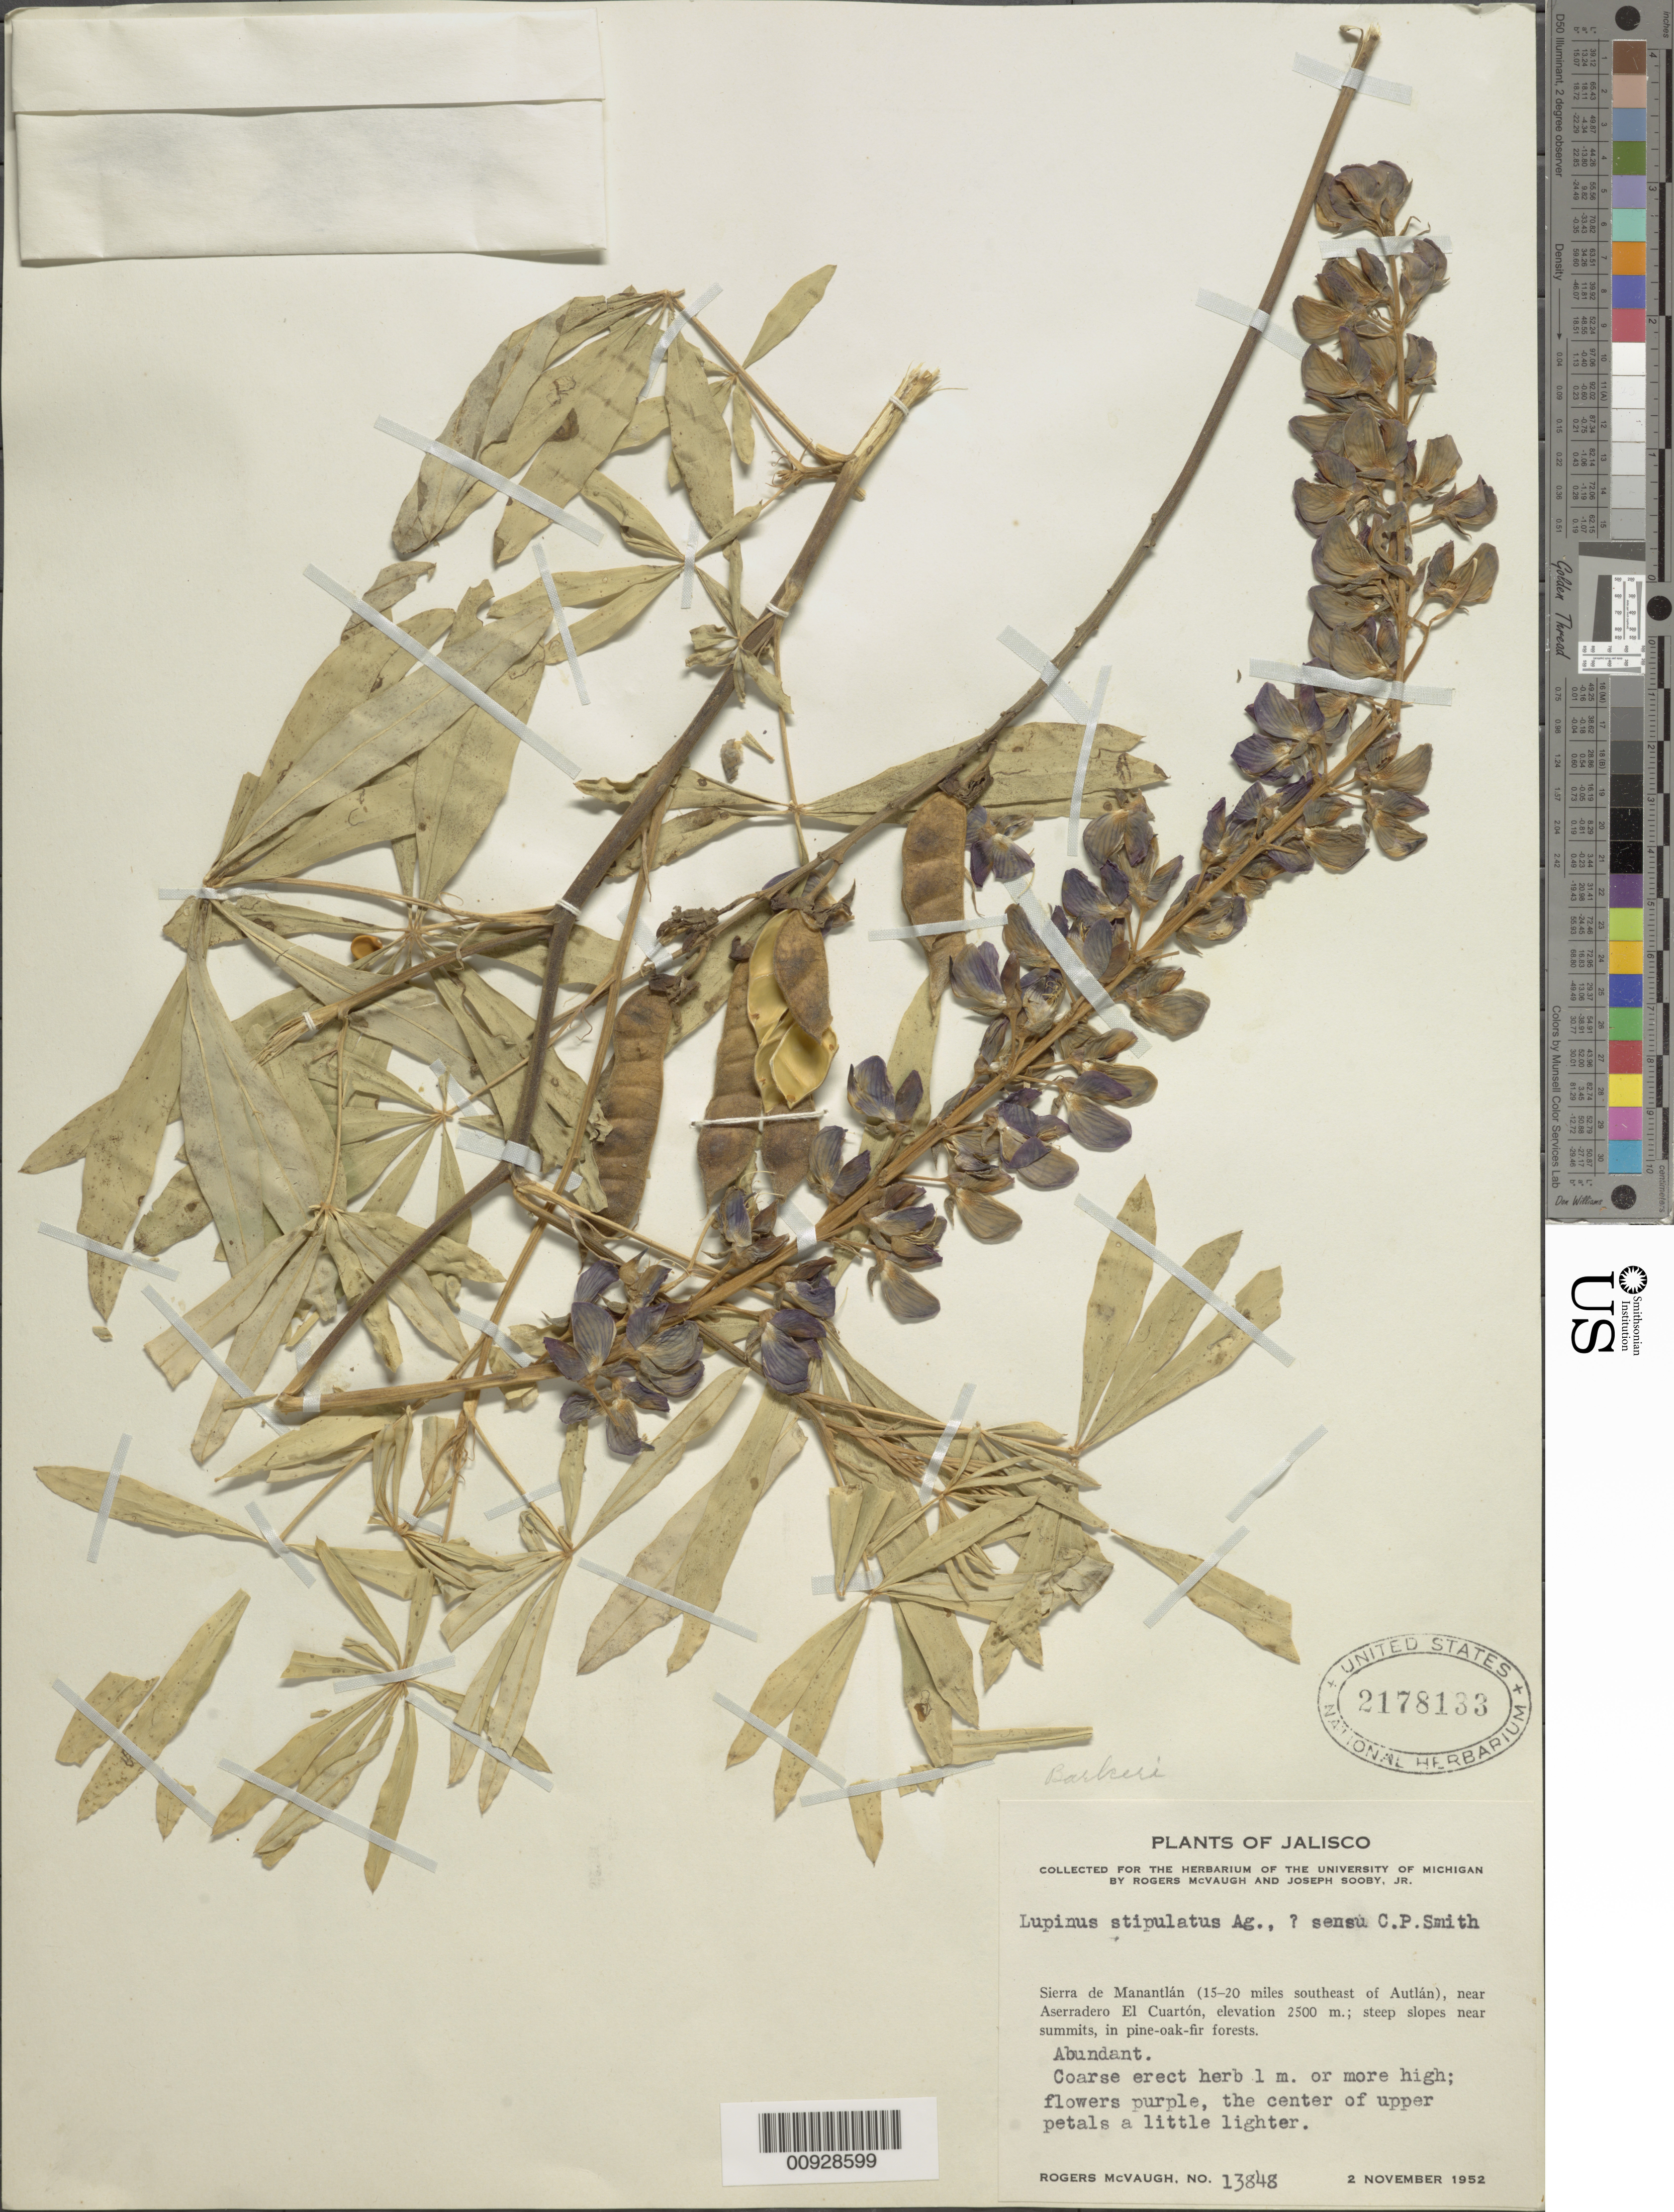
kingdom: Plantae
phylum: Tracheophyta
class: Magnoliopsida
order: Fabales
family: Fabaceae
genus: Lupinus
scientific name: Lupinus stipulatus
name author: J. Agardh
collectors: R. McVaugh & J. Sooby Jr.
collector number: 13848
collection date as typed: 02 Nov 1952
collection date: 1952-11-02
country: Mexico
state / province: Jalisco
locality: Sierra de Manantlán (15-20 miles southeast of Autlán), near Aserradero El Cuartón.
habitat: Steep slopes near summits, in pine-oak-fir forests.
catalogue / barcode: US 2178133